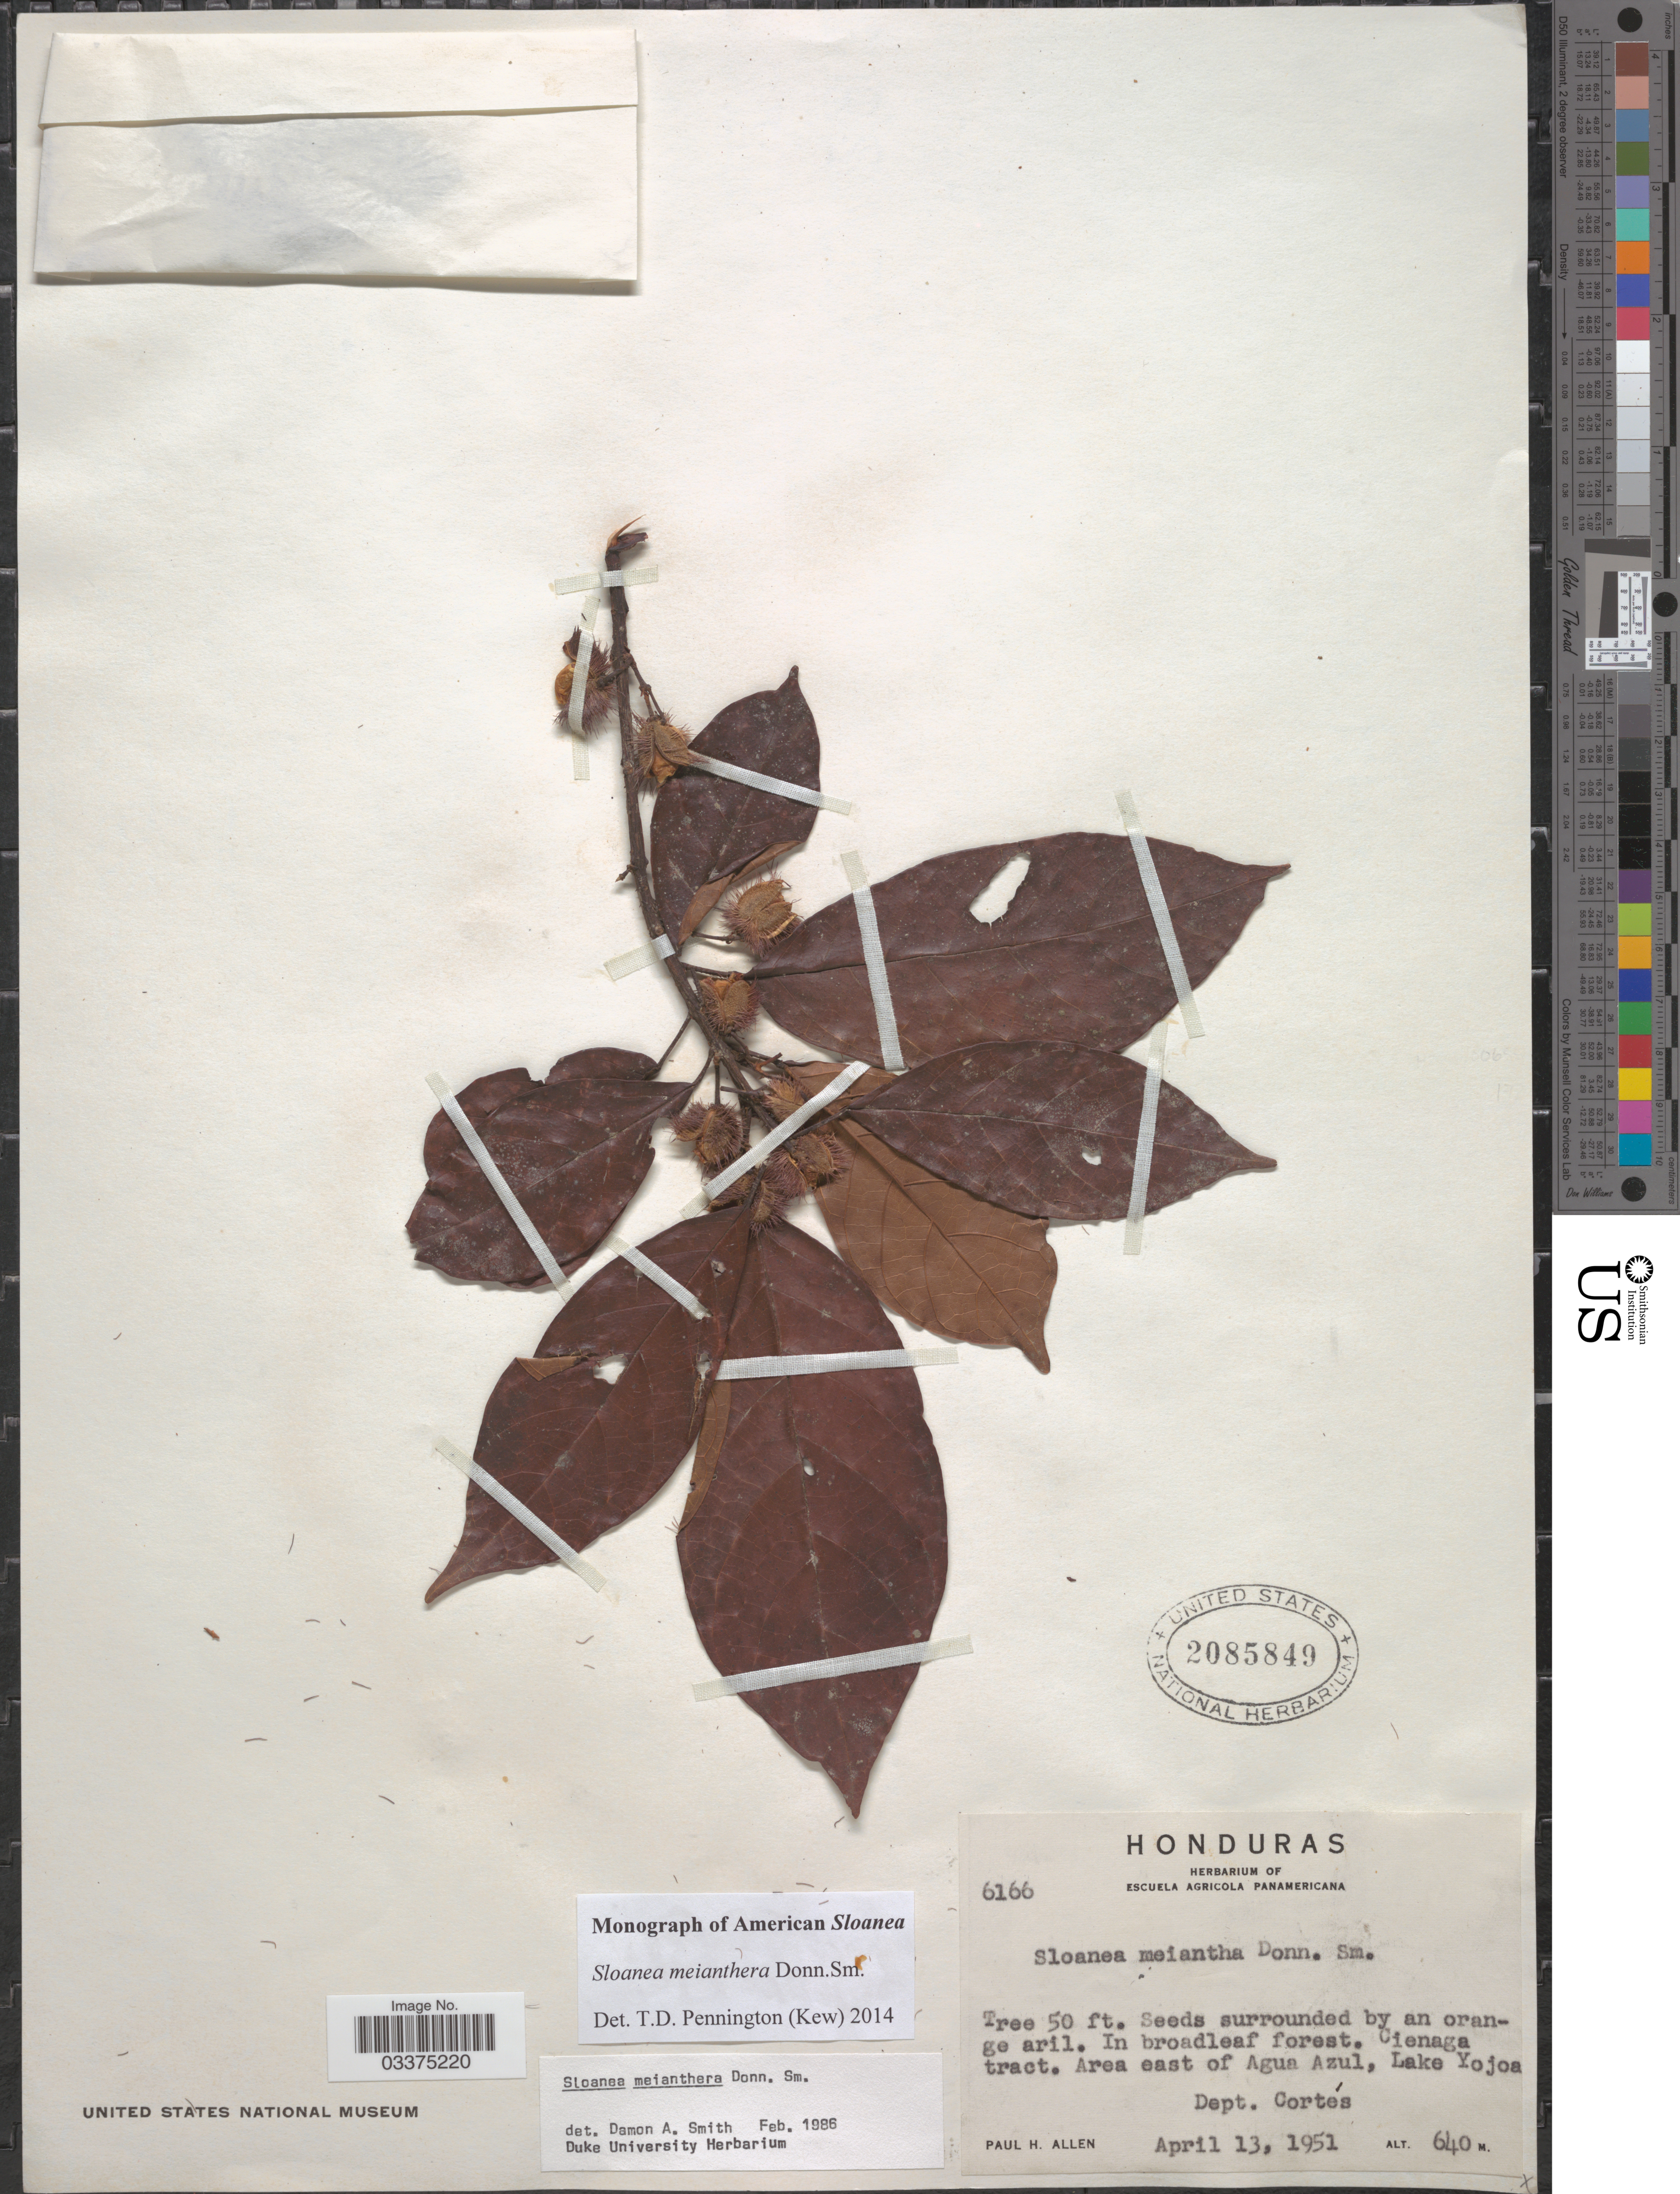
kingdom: Plantae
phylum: Tracheophyta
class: Magnoliopsida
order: Oxalidales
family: Elaeocarpaceae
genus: Sloanea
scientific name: Sloanea meianthera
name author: Donn. Sm.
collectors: P. H. Allen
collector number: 6166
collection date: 1951-04-13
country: Honduras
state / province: Cortés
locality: Cienaga tract. Area east of Agua Azul, Lake Yojoa. Dept. Cortés.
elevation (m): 640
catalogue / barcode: US 2085849